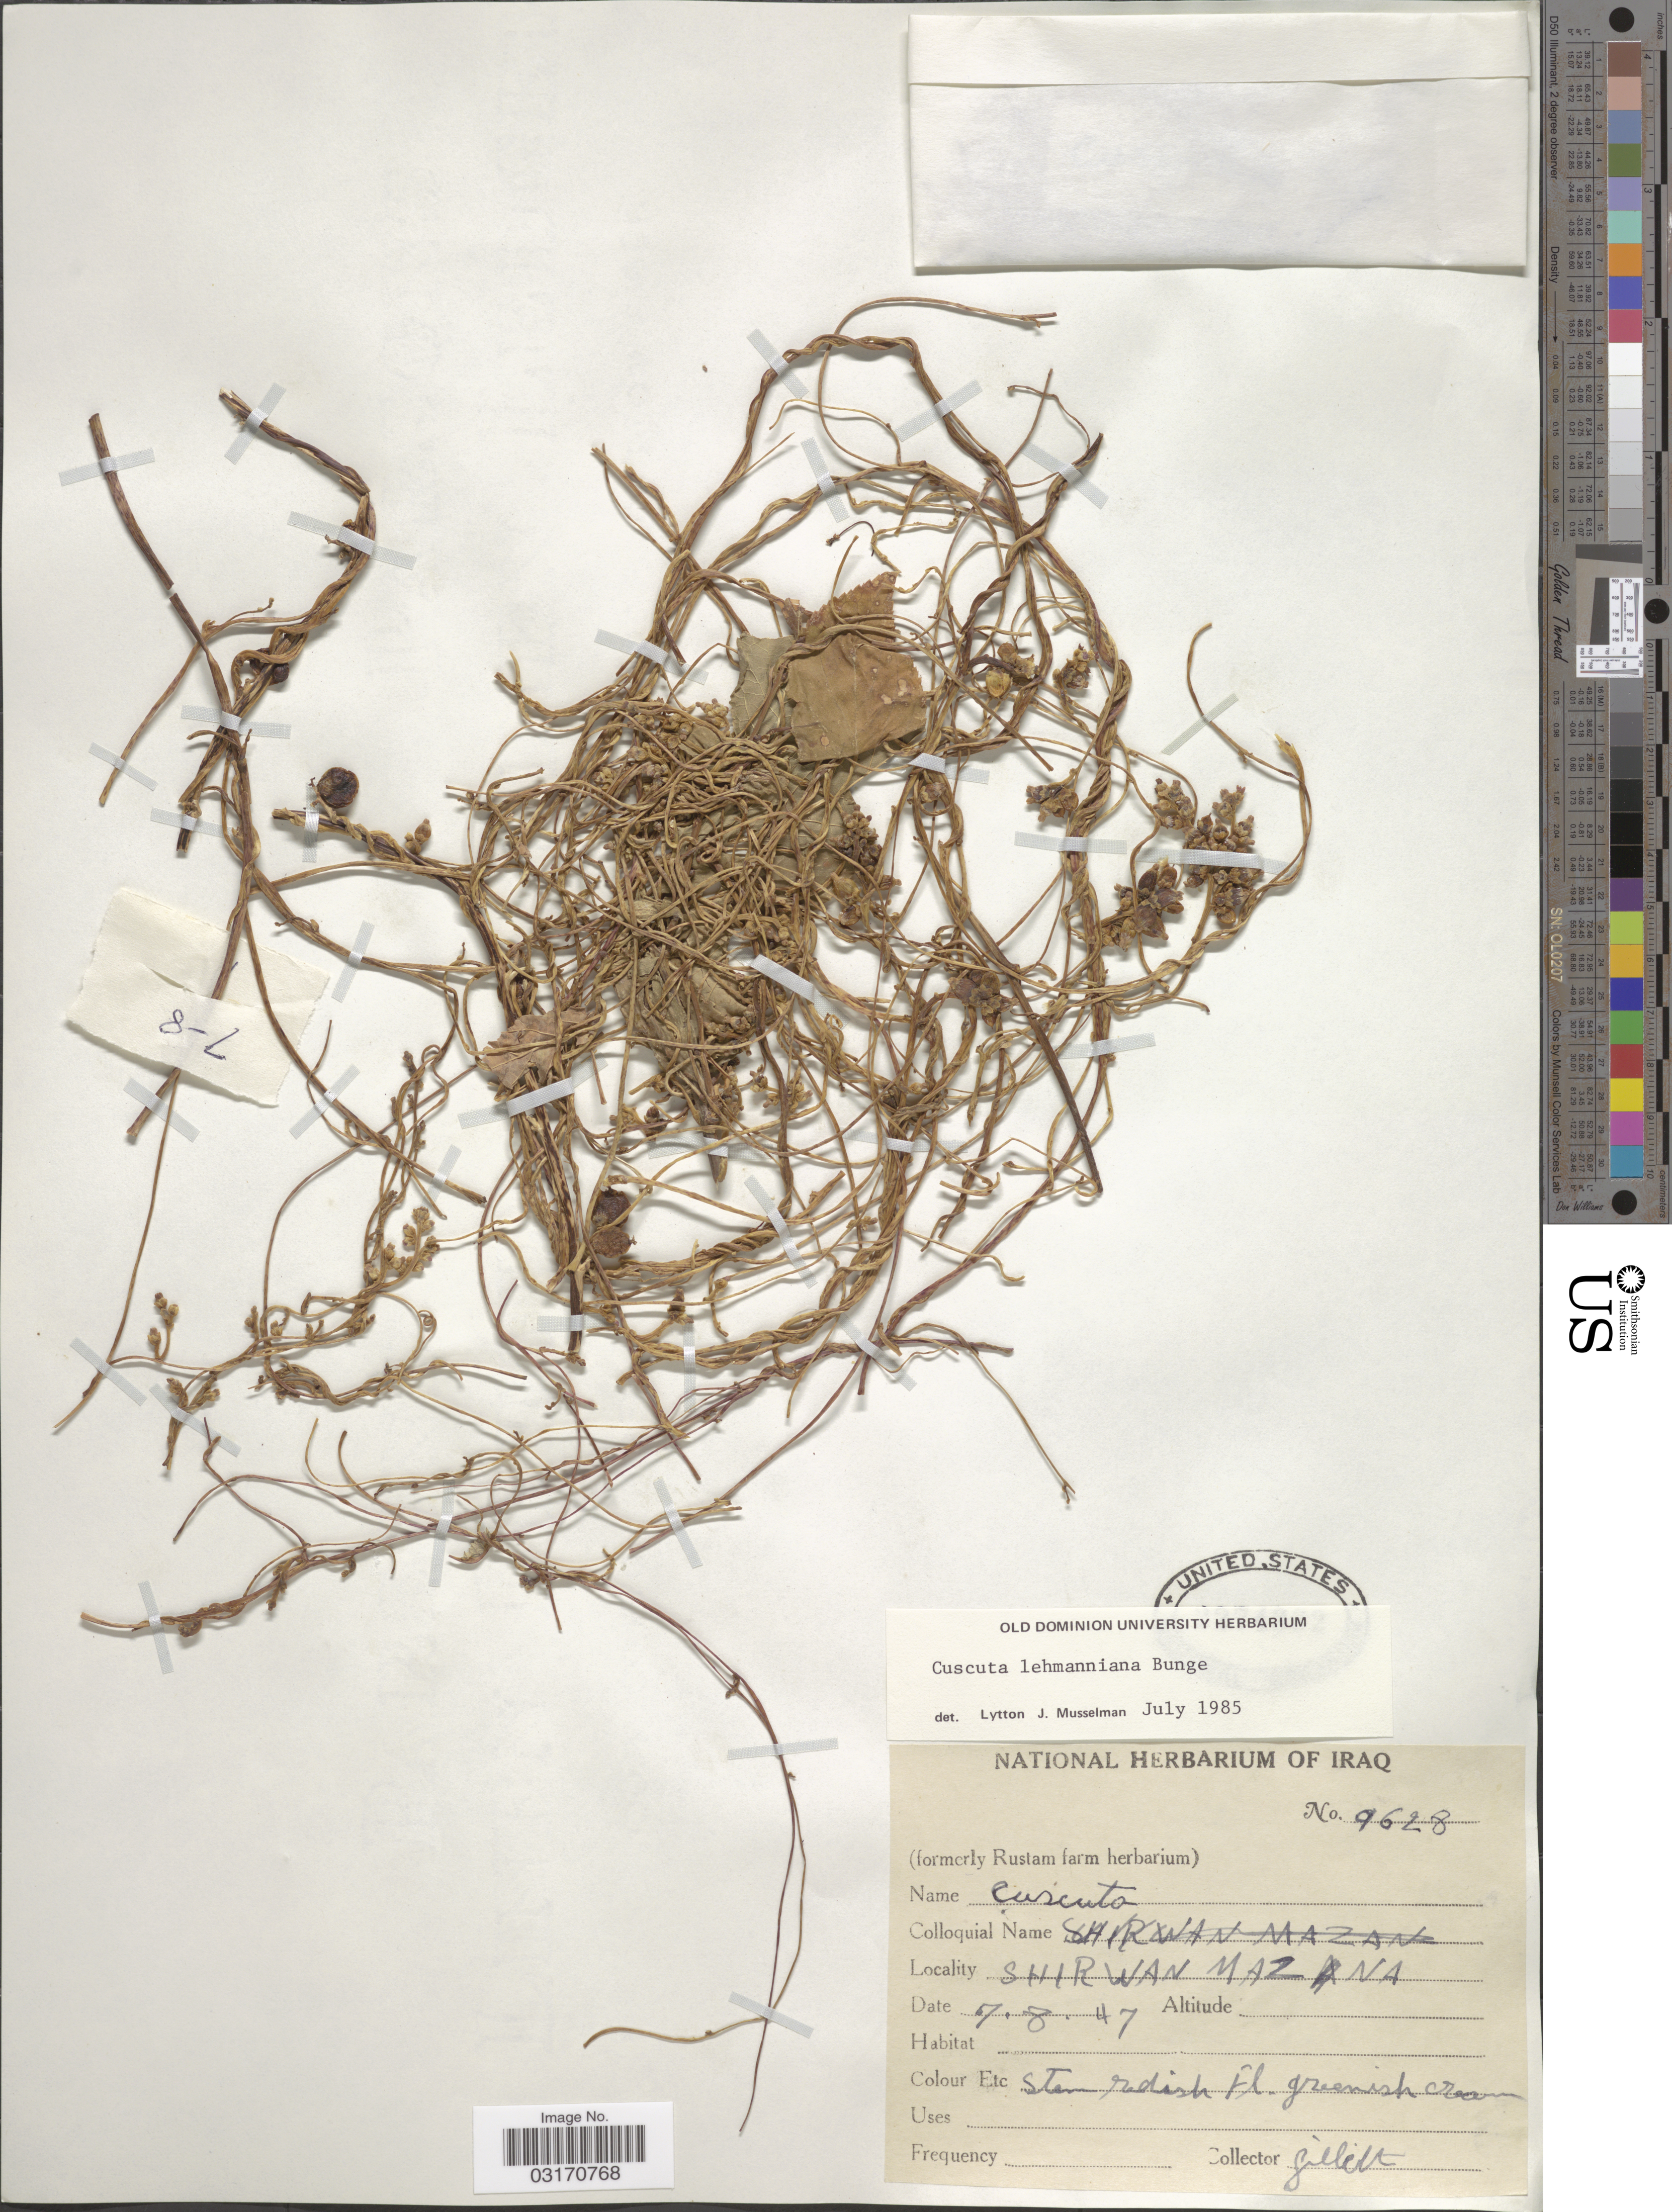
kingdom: Plantae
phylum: Tracheophyta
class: Magnoliopsida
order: Solanales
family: Convolvulaceae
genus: Cuscuta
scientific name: Cuscuta lehmanniana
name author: Bunge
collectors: Gillett, --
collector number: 9628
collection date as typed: Transcribed d/m/y: 7/8/47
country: Iraq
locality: Shirwan Mazana.